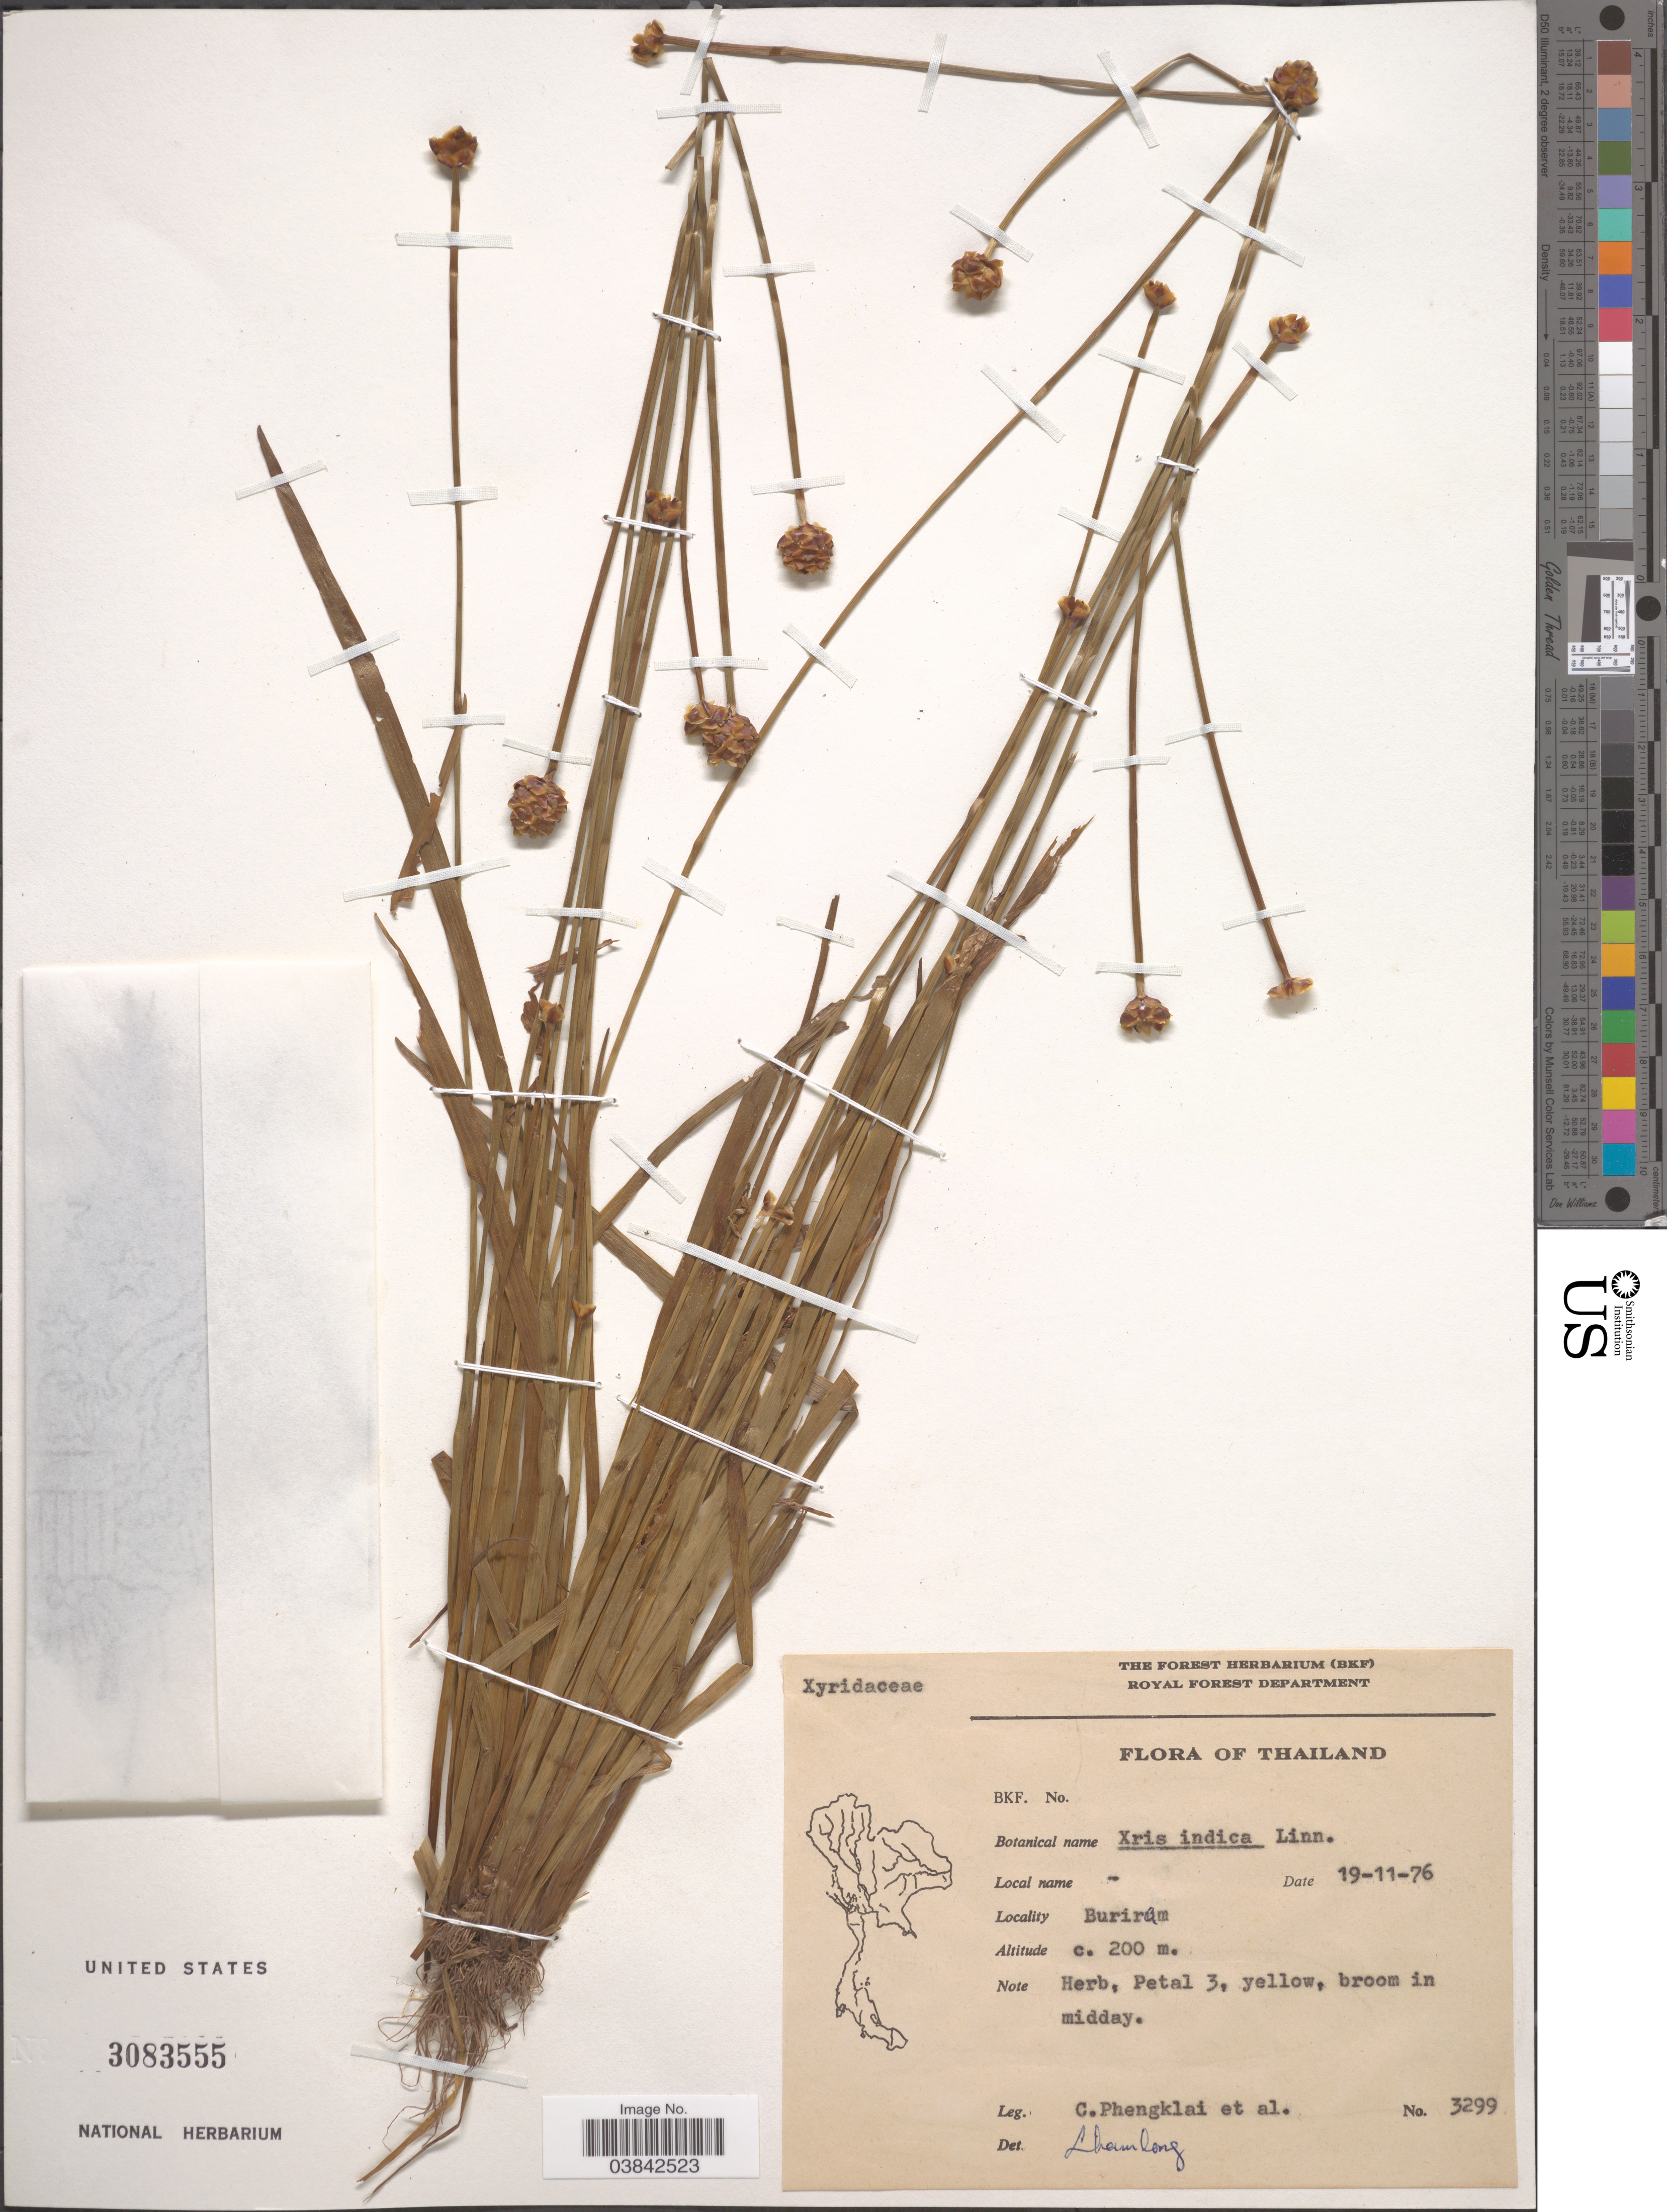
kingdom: Plantae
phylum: Tracheophyta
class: Liliopsida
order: Poales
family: Xyridaceae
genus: Xyris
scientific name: Xyris indica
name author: L.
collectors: C. Phengklai & et al.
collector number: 3299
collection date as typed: Transcribed d/m/y: 19/11/76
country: Thailand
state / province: Buri Ram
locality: Buriram.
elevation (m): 200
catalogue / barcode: US 3083555